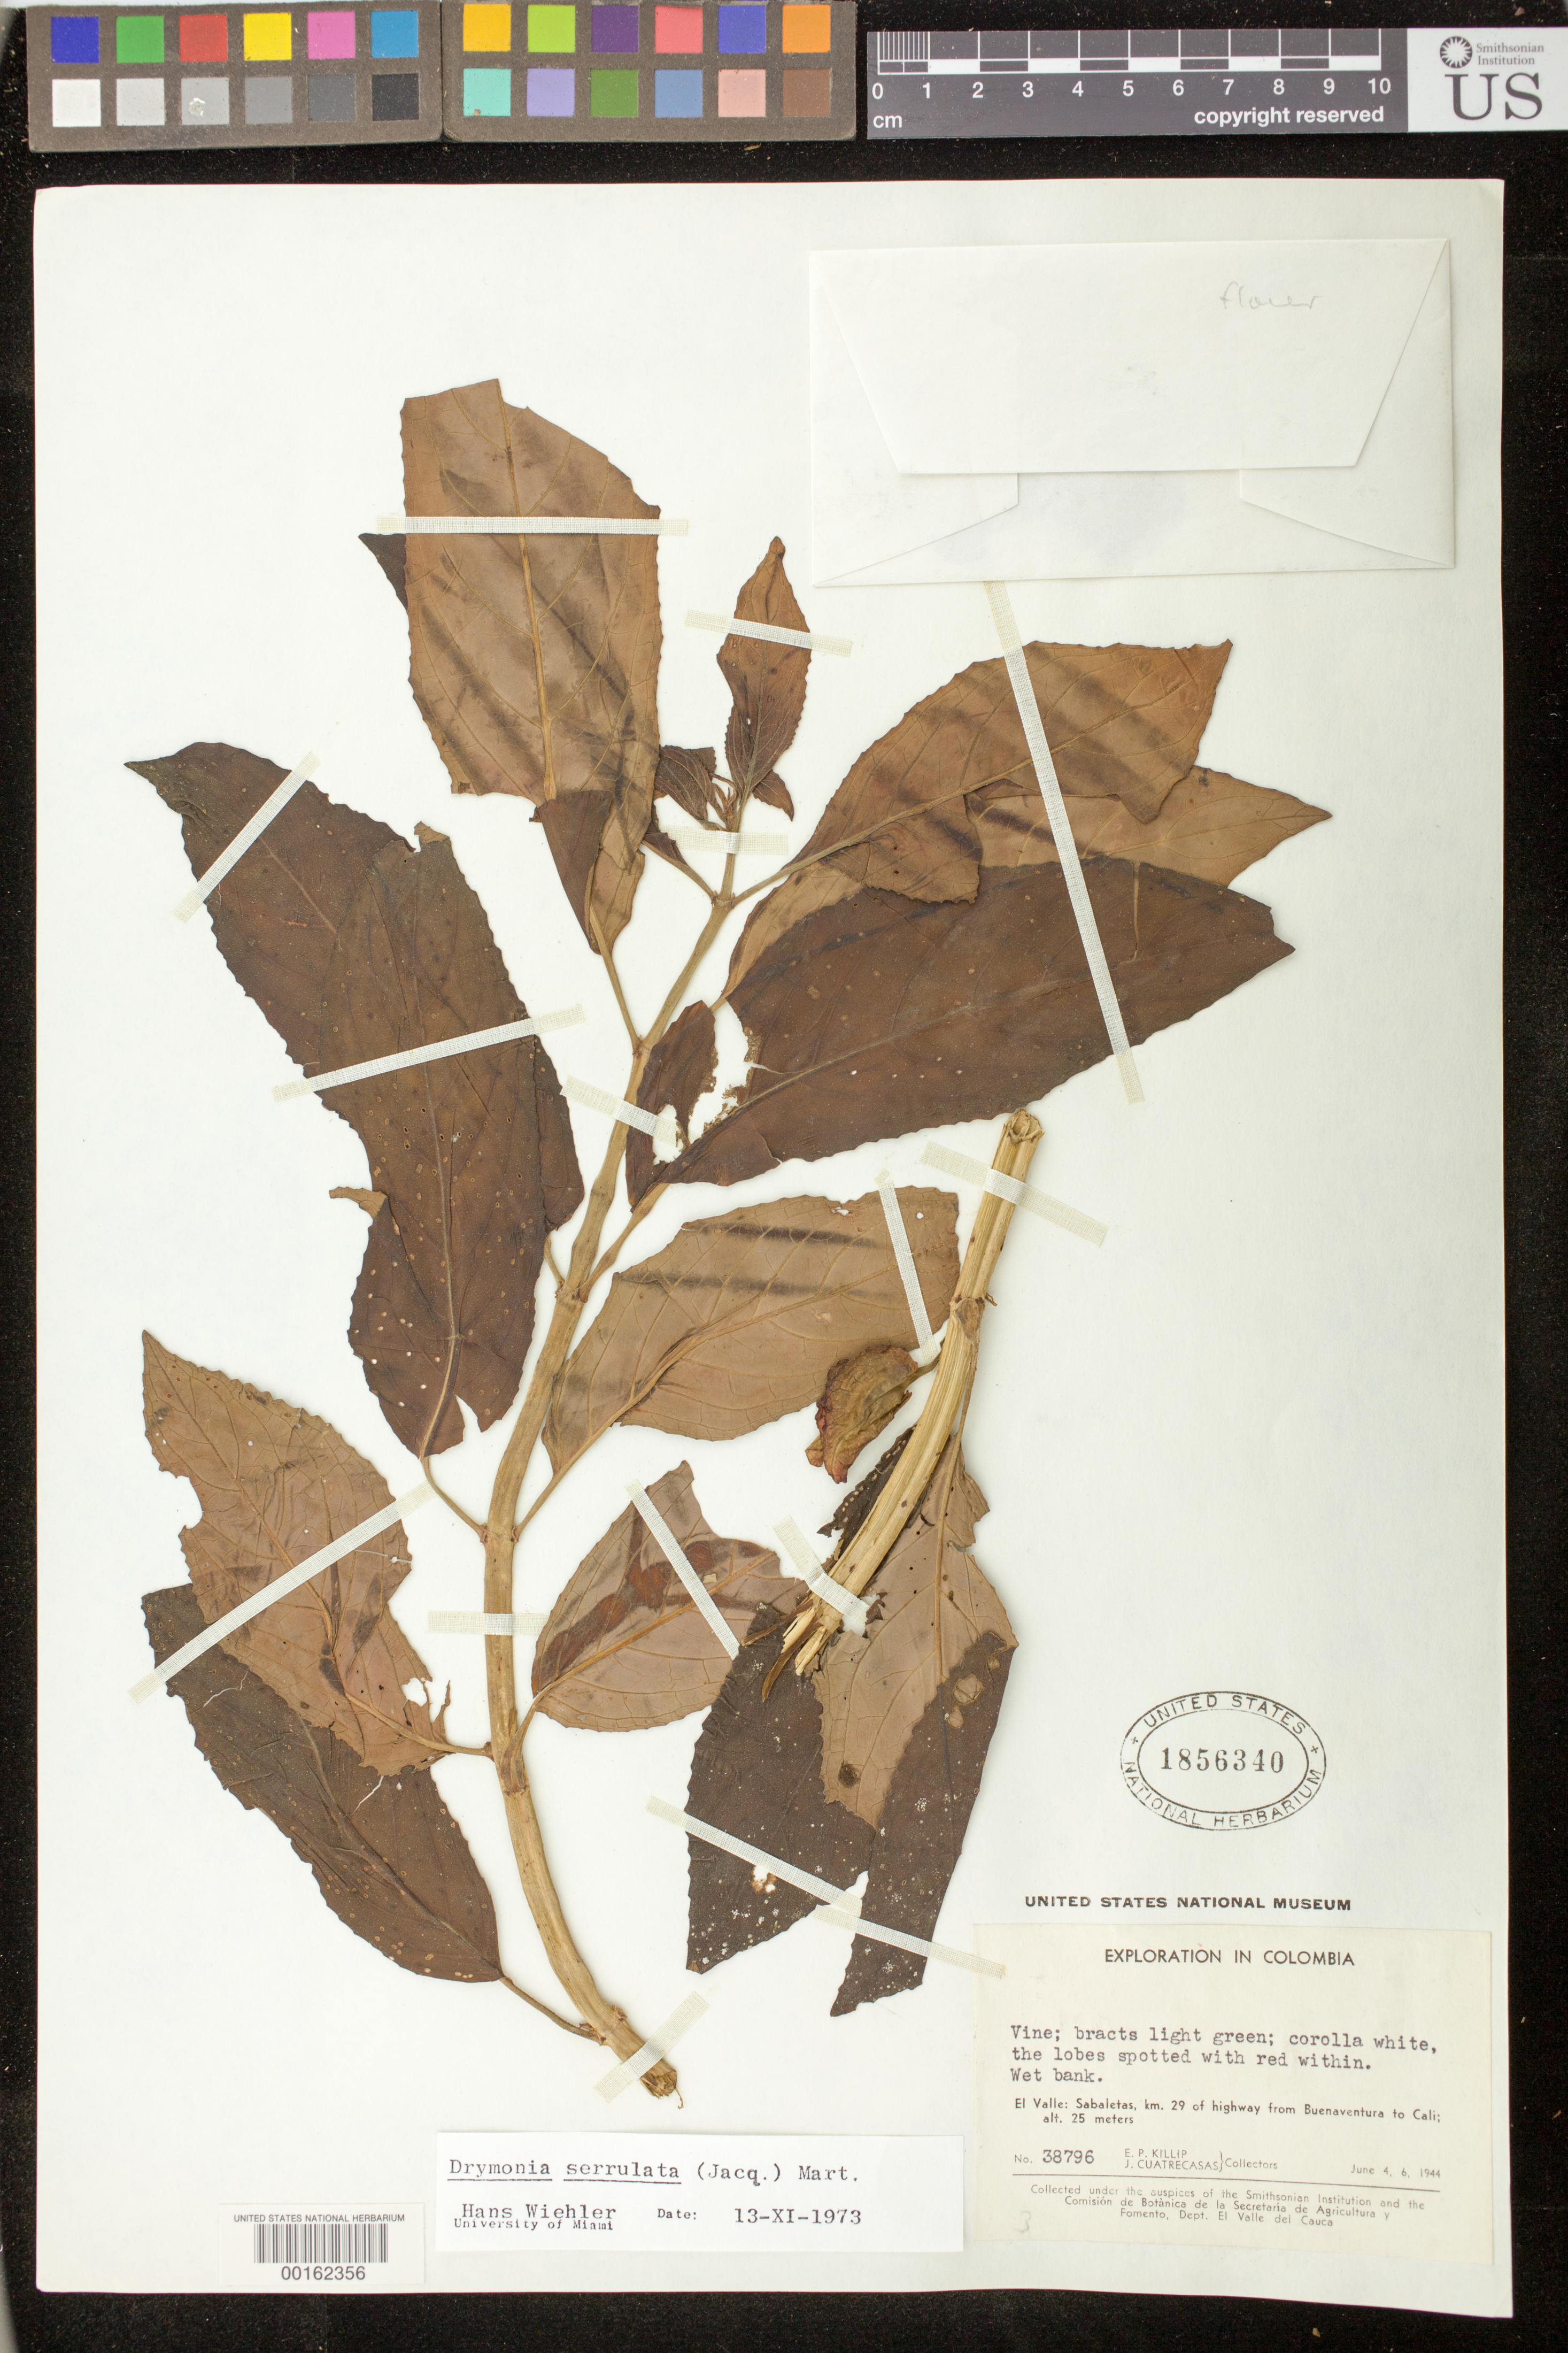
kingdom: Plantae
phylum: Tracheophyta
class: Magnoliopsida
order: Lamiales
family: Gesneriaceae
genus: Drymonia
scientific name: Drymonia serrulata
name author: (Jacq.) Mart.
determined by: Skog, Laurence E.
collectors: E. P. Killip & J. Cuatrecasas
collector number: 38796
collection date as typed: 4-6 Jun 1944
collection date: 1944-06-04/1944-06-06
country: Colombia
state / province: Valle del Cauca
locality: Sabaletas, km 29 from highway from Buenaventura to Cali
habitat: Wet bank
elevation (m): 25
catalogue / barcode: US 1856340